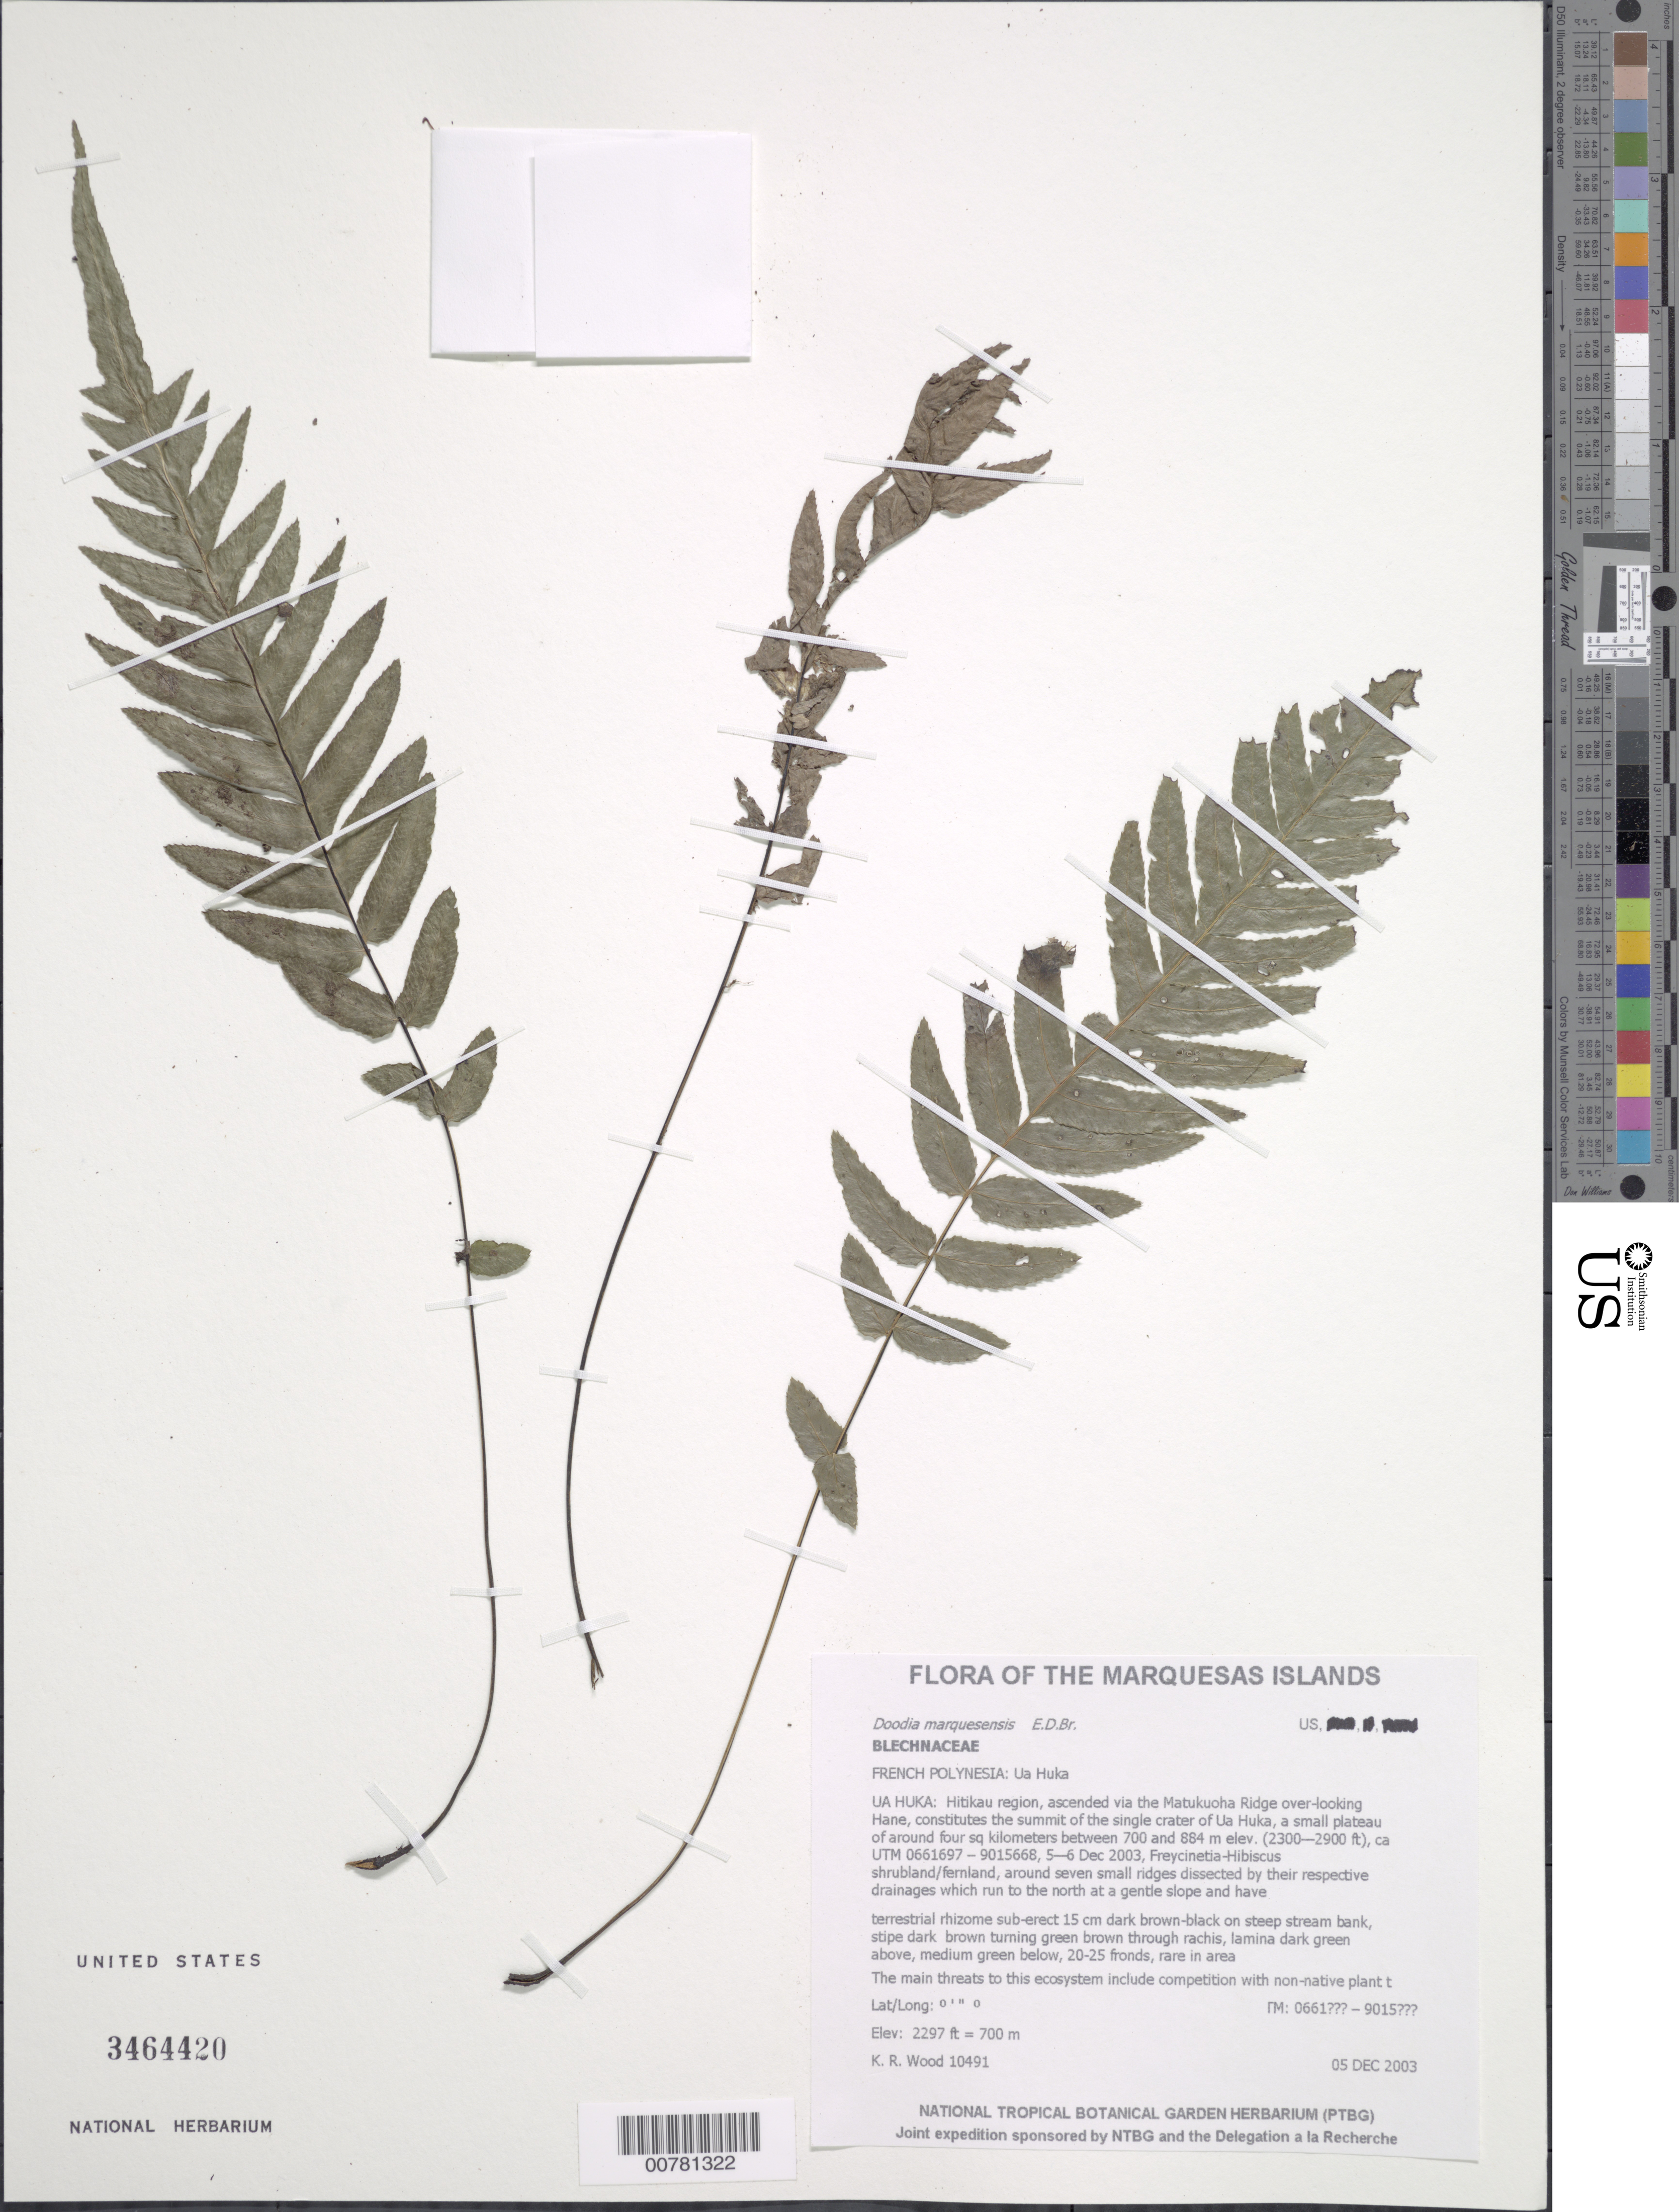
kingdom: Plantae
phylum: Tracheophyta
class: Polypodiopsida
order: Polypodiales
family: Blechnaceae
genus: Doodia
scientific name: Doodia marquesensis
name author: E.D. Br.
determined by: Lorence, David H., (PTBG), National Tropical Botanical Garden (UNITED STATES)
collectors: K. R. Wood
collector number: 10491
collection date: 2003-12-05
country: French Polynesia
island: Ua Huka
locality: Hitikau region, ascended via the Matukuoha Ridge over-looking Hane, constitutes the summit of the single crater of Ua Huka, a small plateau of around four sq kilometers between 700 and 884 m elev. (2300-2900 ft)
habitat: Freycinetia - Hibiscus shrubland/fernland, with around 7 small ridges dissected by their respective drainages which run to the north at a gentle slope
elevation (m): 700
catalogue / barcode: US 3464420